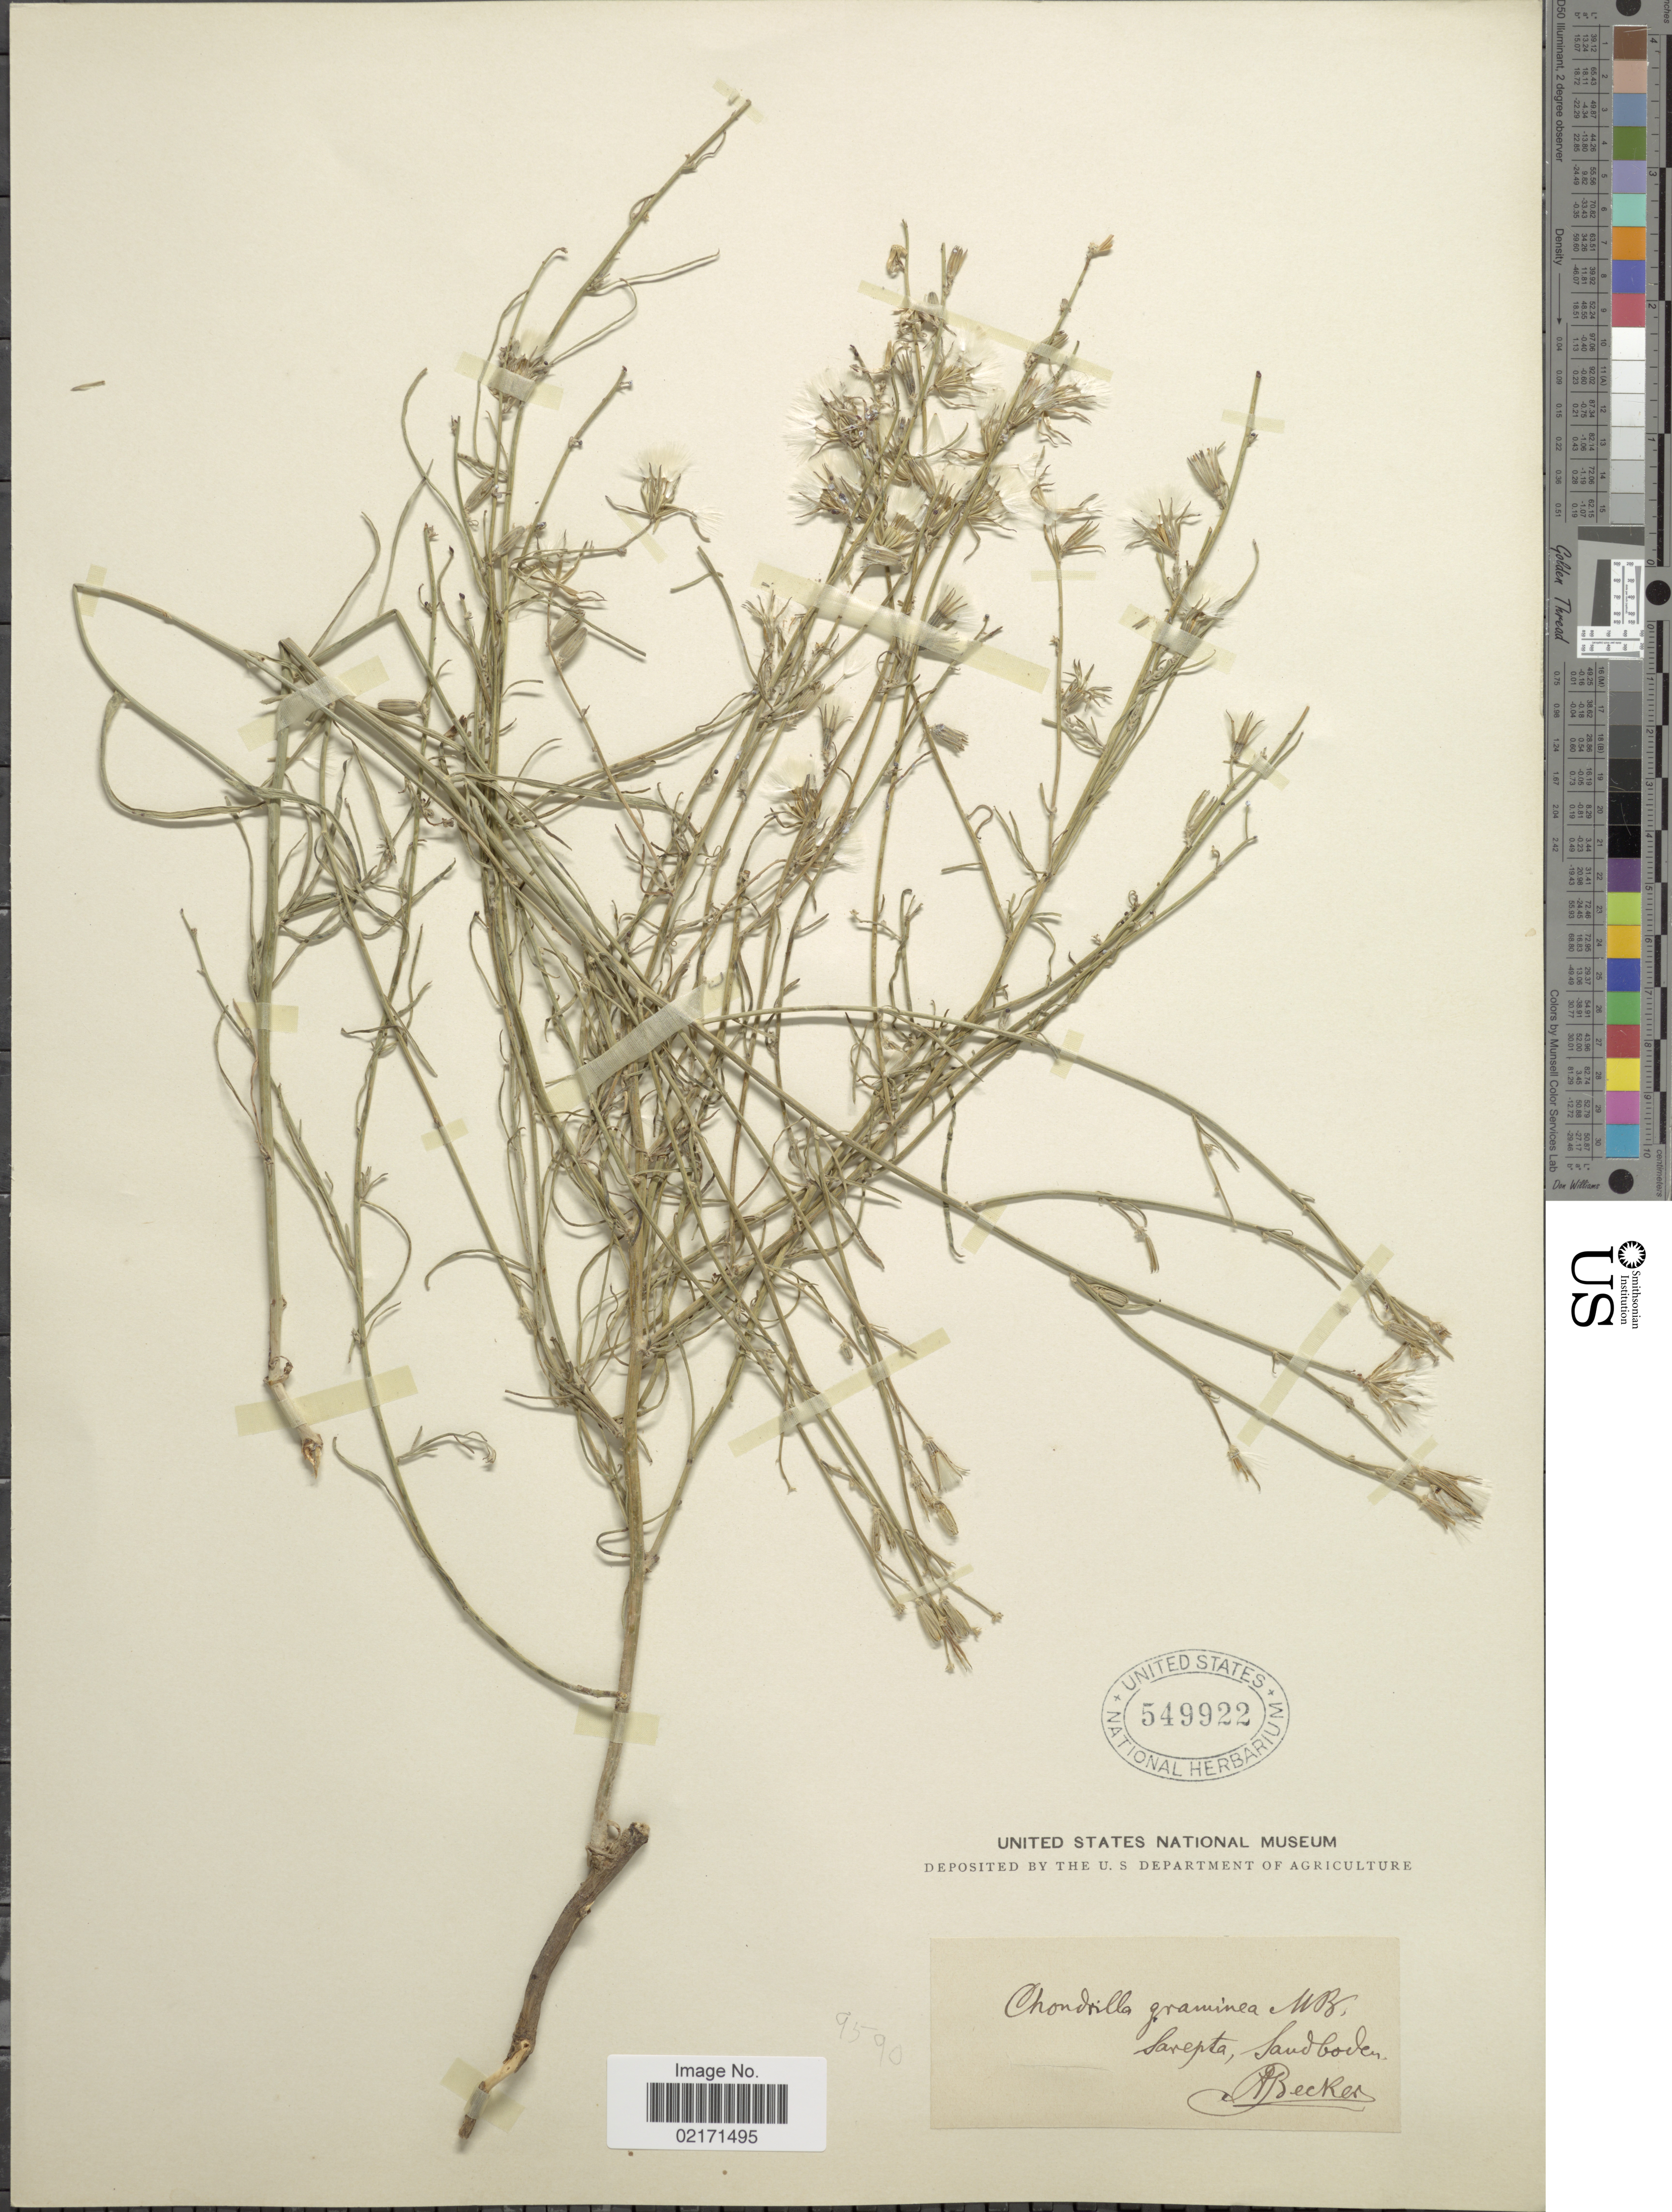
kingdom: Plantae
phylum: Tracheophyta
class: Magnoliopsida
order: Asterales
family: Asteraceae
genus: Chondrilla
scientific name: Chondrilla graminea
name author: M. Bieb.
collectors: -. Becker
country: Russian Federation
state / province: Volgograd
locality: Sarepta, Sandboden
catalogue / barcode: US 549922